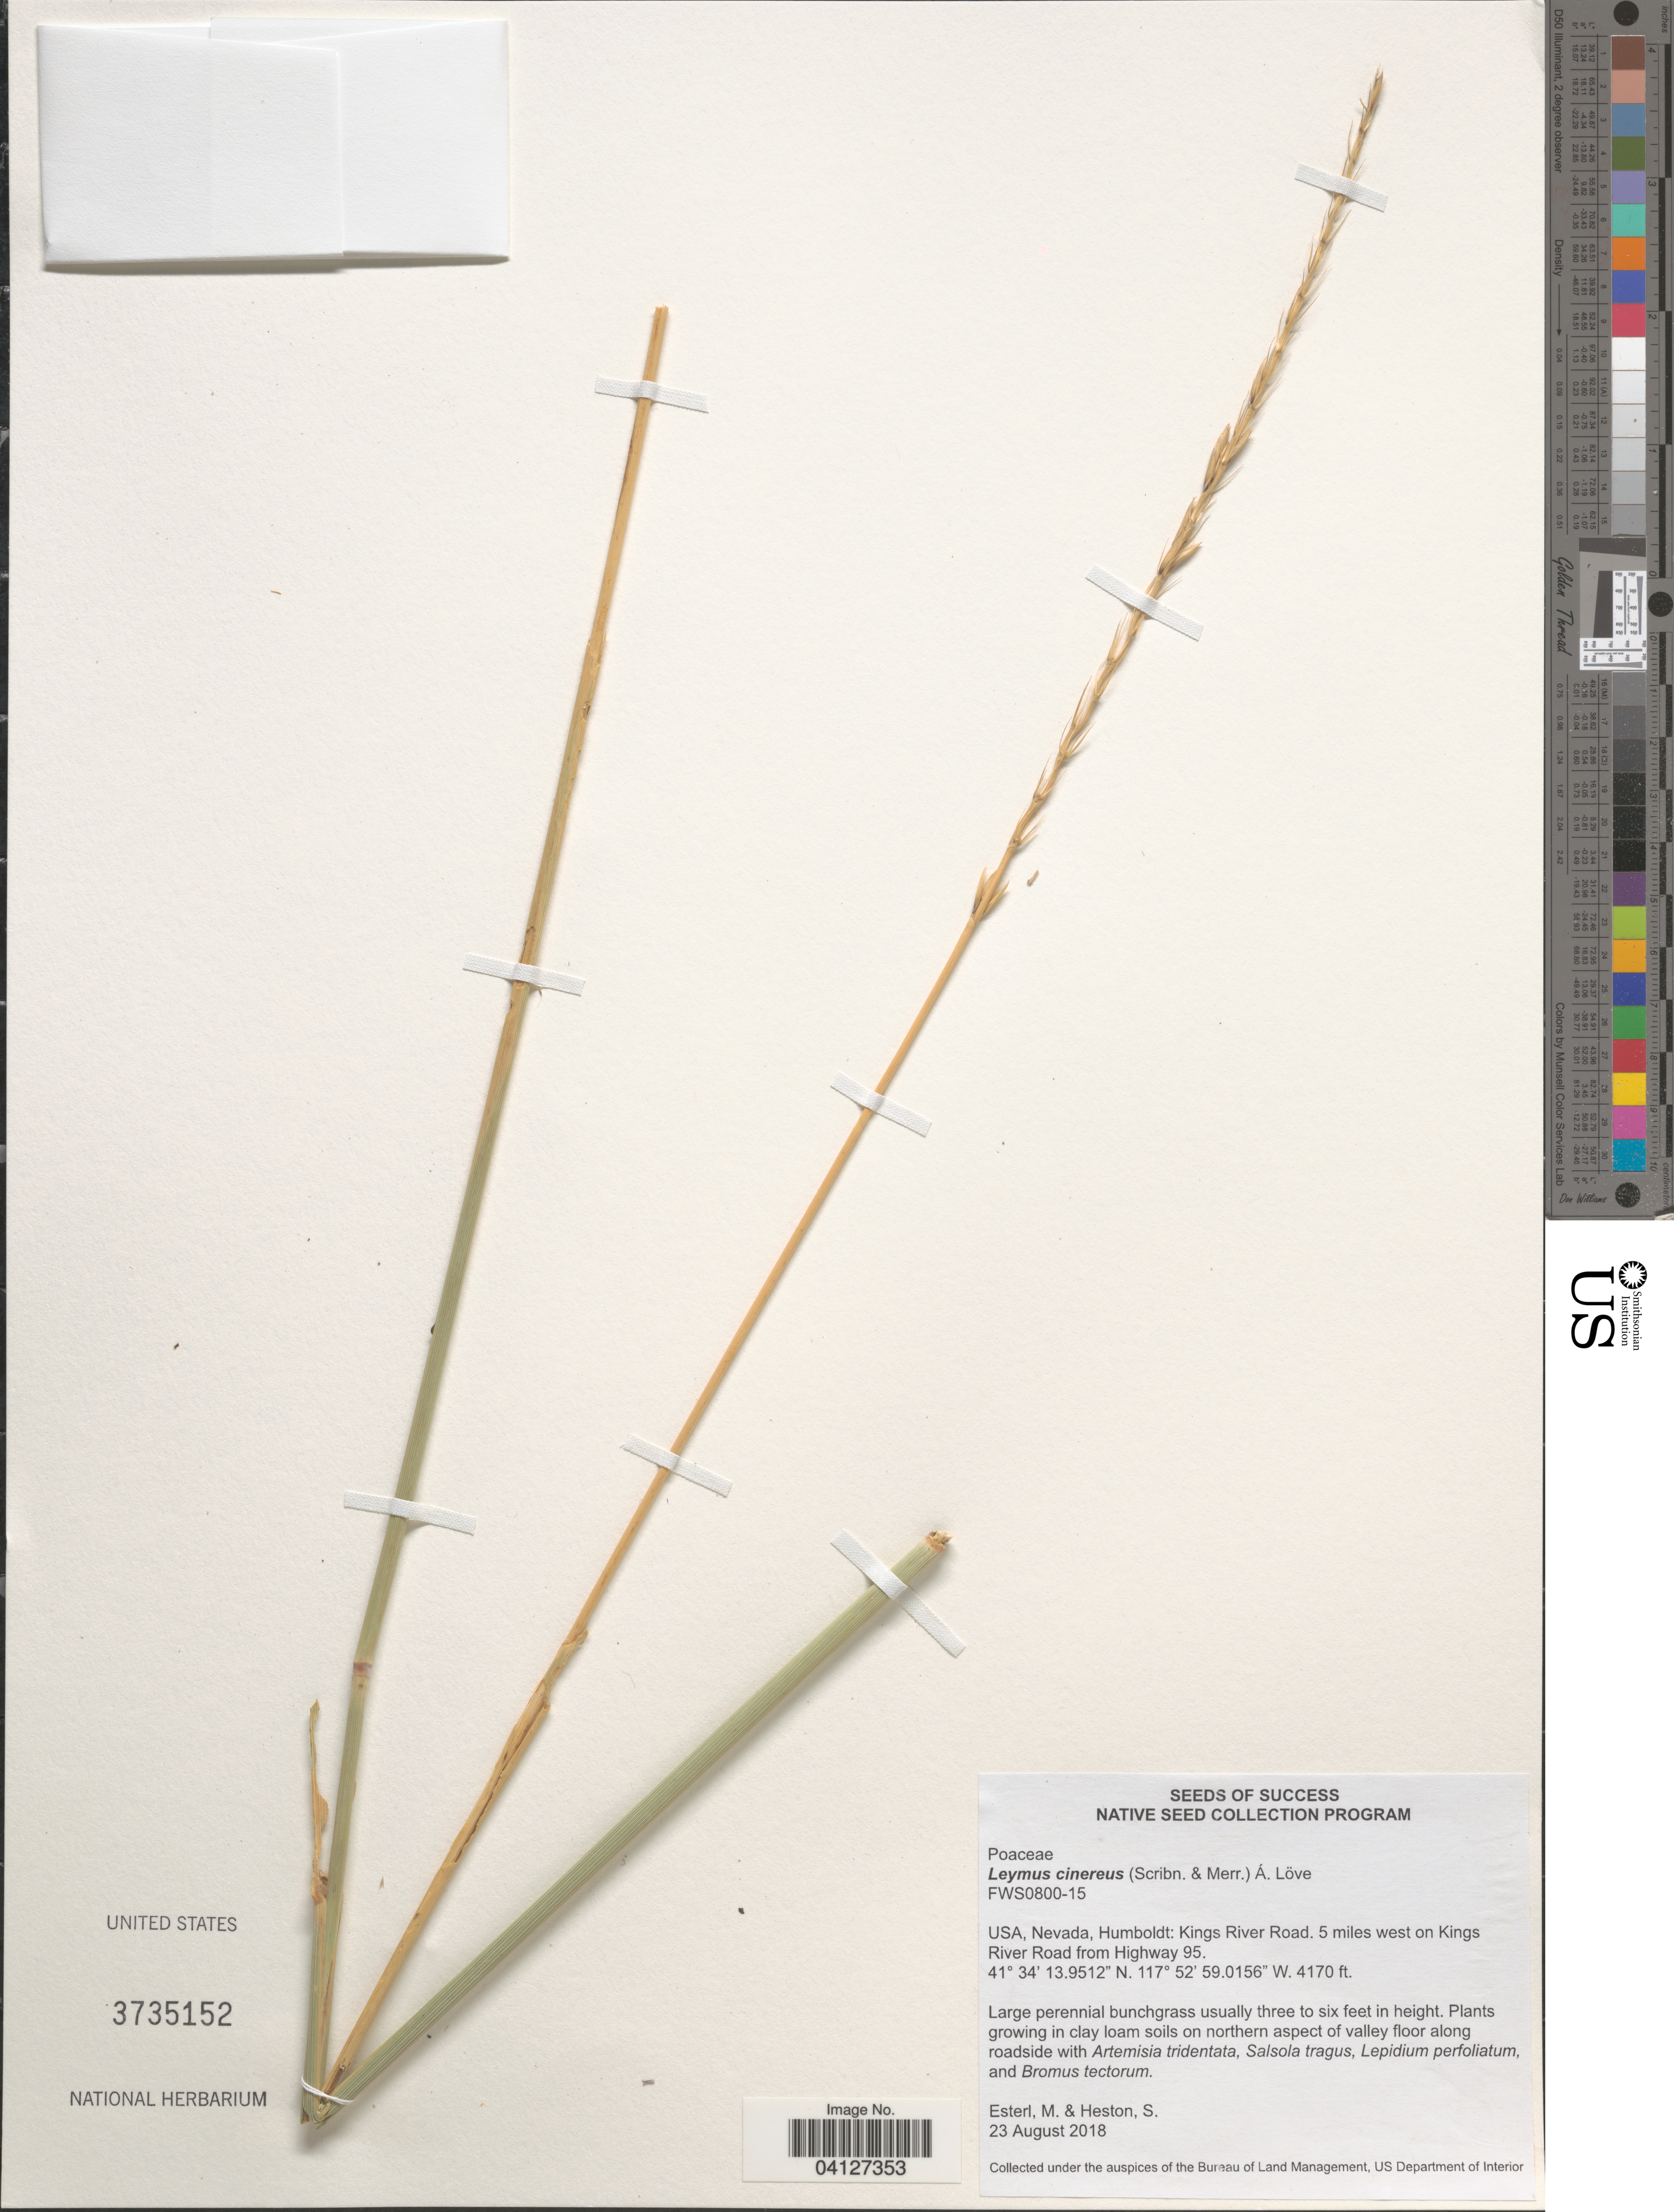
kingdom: Plantae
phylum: Tracheophyta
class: Liliopsida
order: Poales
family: Poaceae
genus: Leymus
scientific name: Leymus cinereus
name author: (Scribn. & Merr.) Á. Löve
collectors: M. Esterl & S. Heston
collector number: FWS0800-15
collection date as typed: Transcribed d/m/y: 23/8/2018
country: United States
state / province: Nevada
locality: Humboldt: Kings River Road, 5 miles west on Kings River Road from Highway 95.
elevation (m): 1271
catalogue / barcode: US 3735152